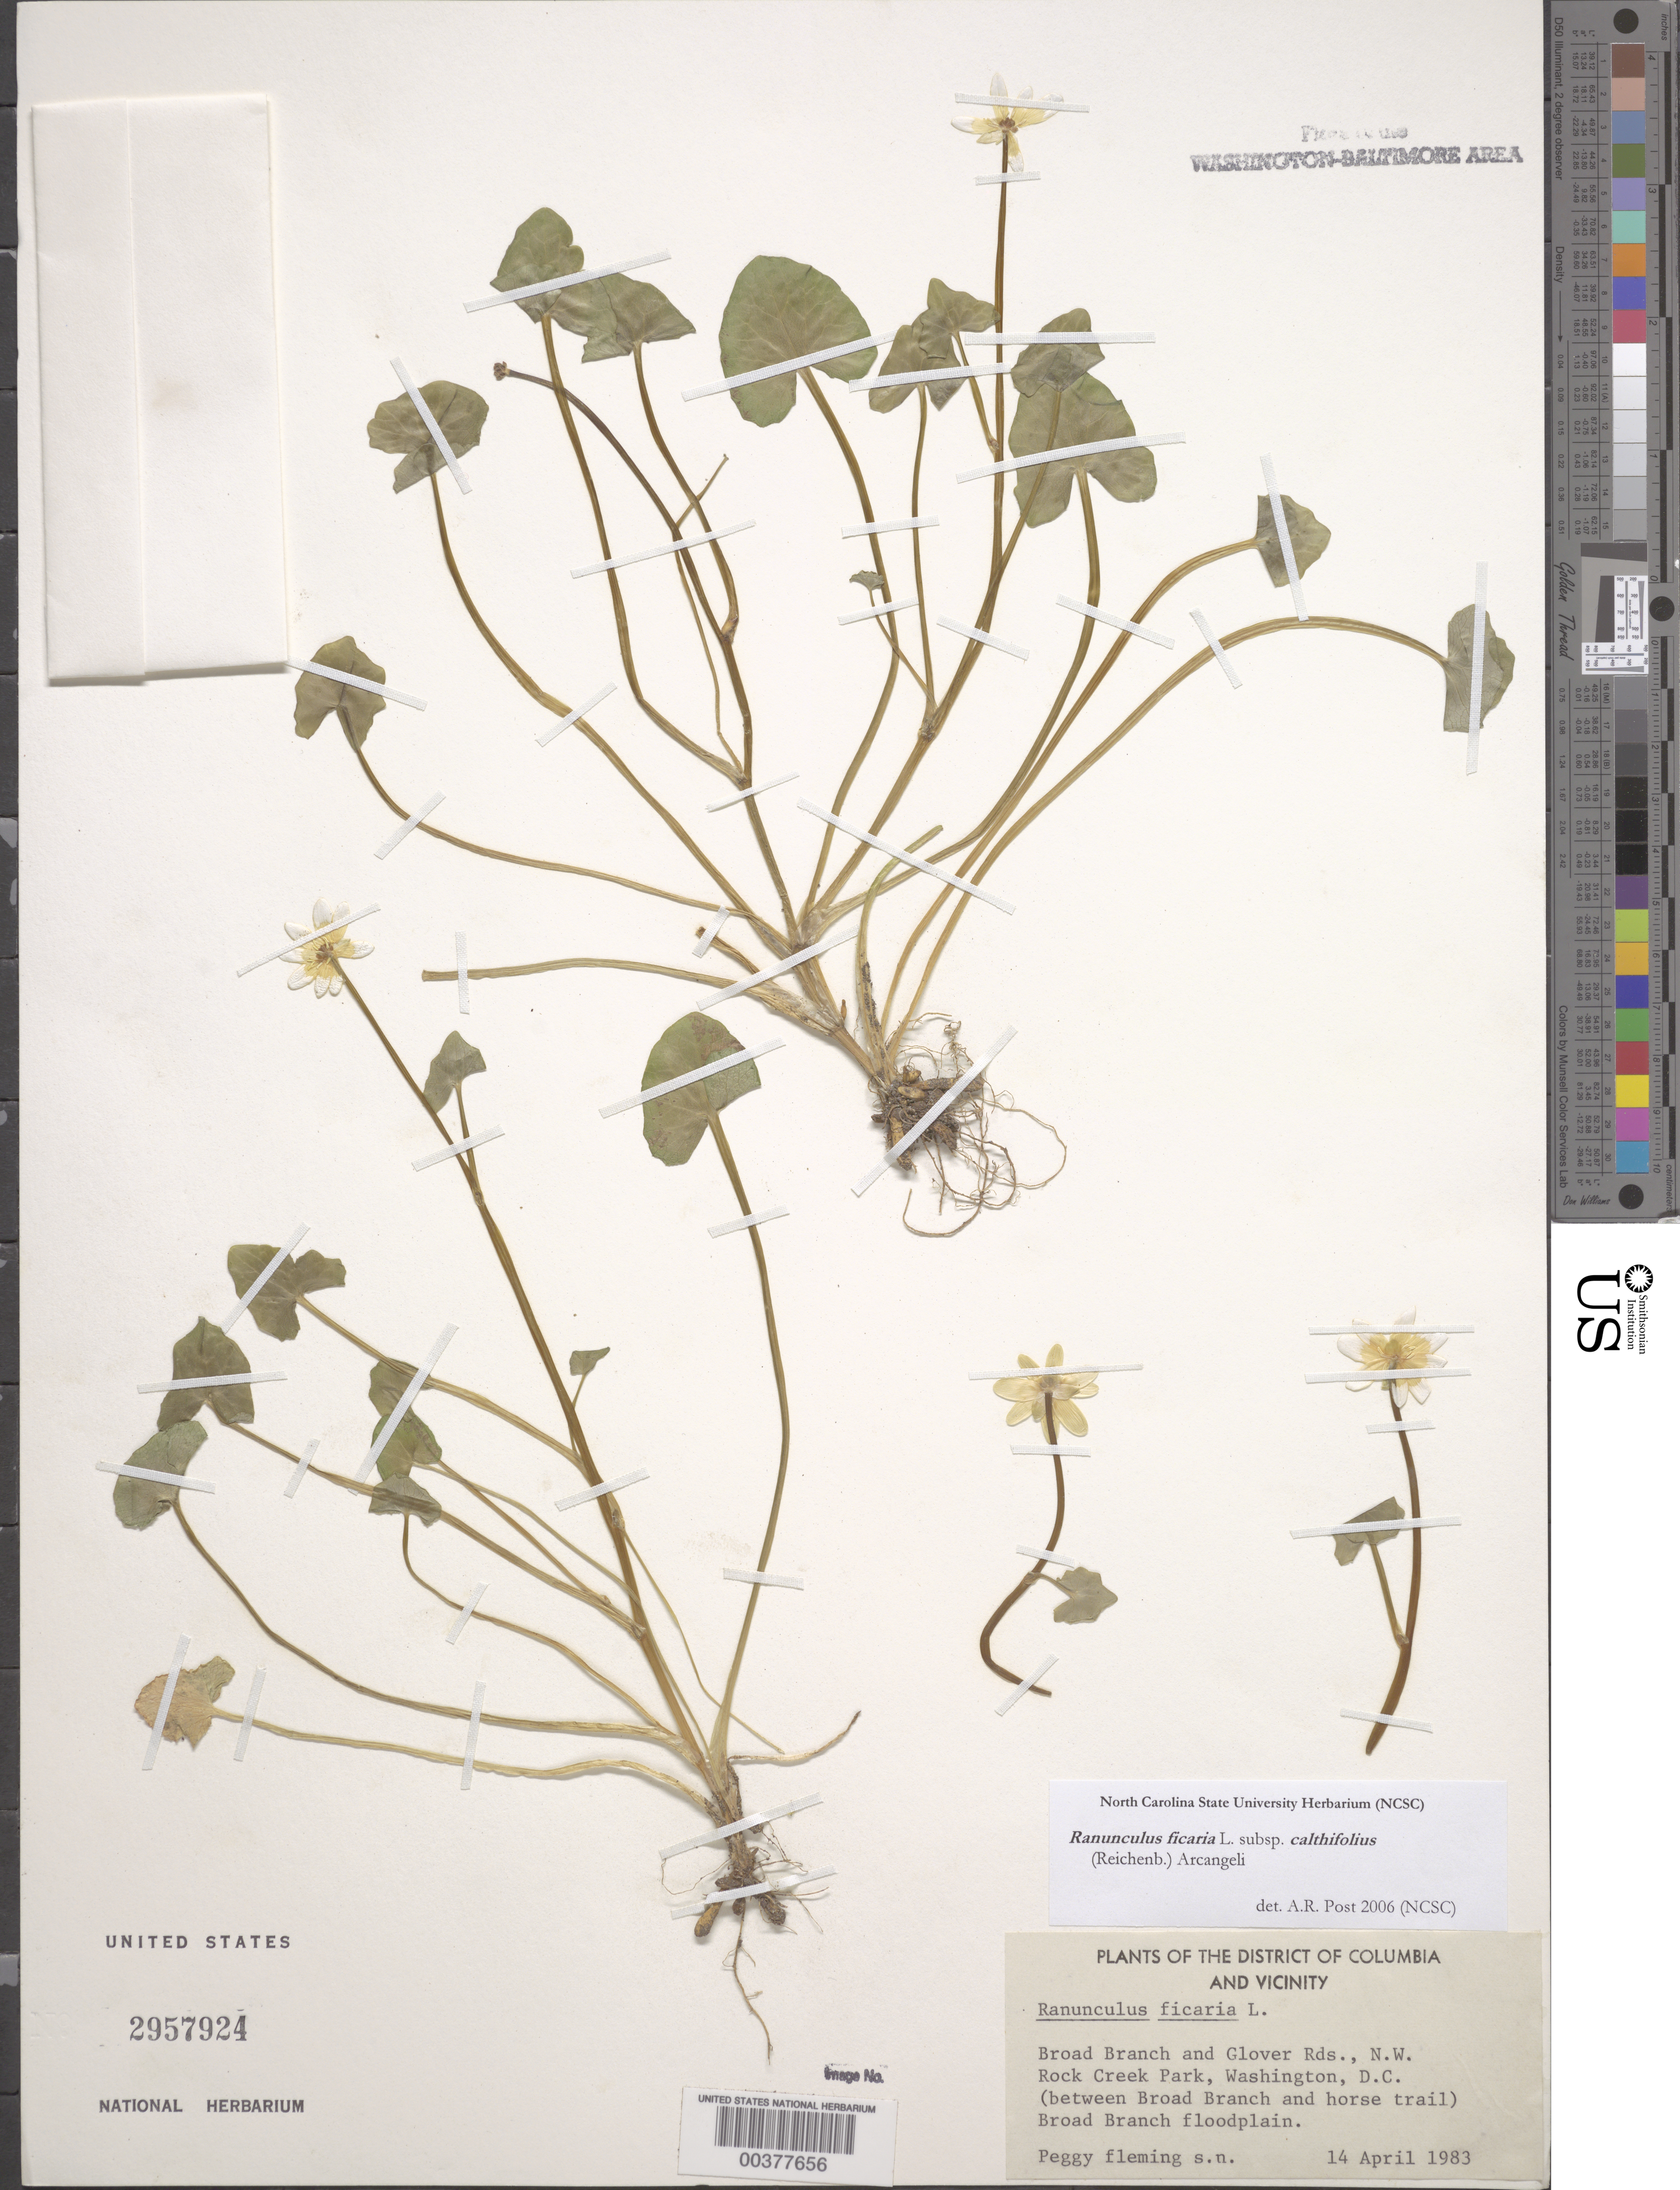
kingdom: Plantae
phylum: Tracheophyta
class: Magnoliopsida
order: Ranunculales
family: Ranunculaceae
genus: Ranunculus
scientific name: Ranunculus ficaria subsp. calthifolius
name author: (Rchb.) Arcang.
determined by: Post, Angela R.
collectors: P. Fleming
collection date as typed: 14 Apr 1983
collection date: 1983-04-14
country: United States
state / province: District of Columbia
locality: Rock Creek Park Rock Creek Park and Vicinity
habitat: Floodplain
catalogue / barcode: US 2957924